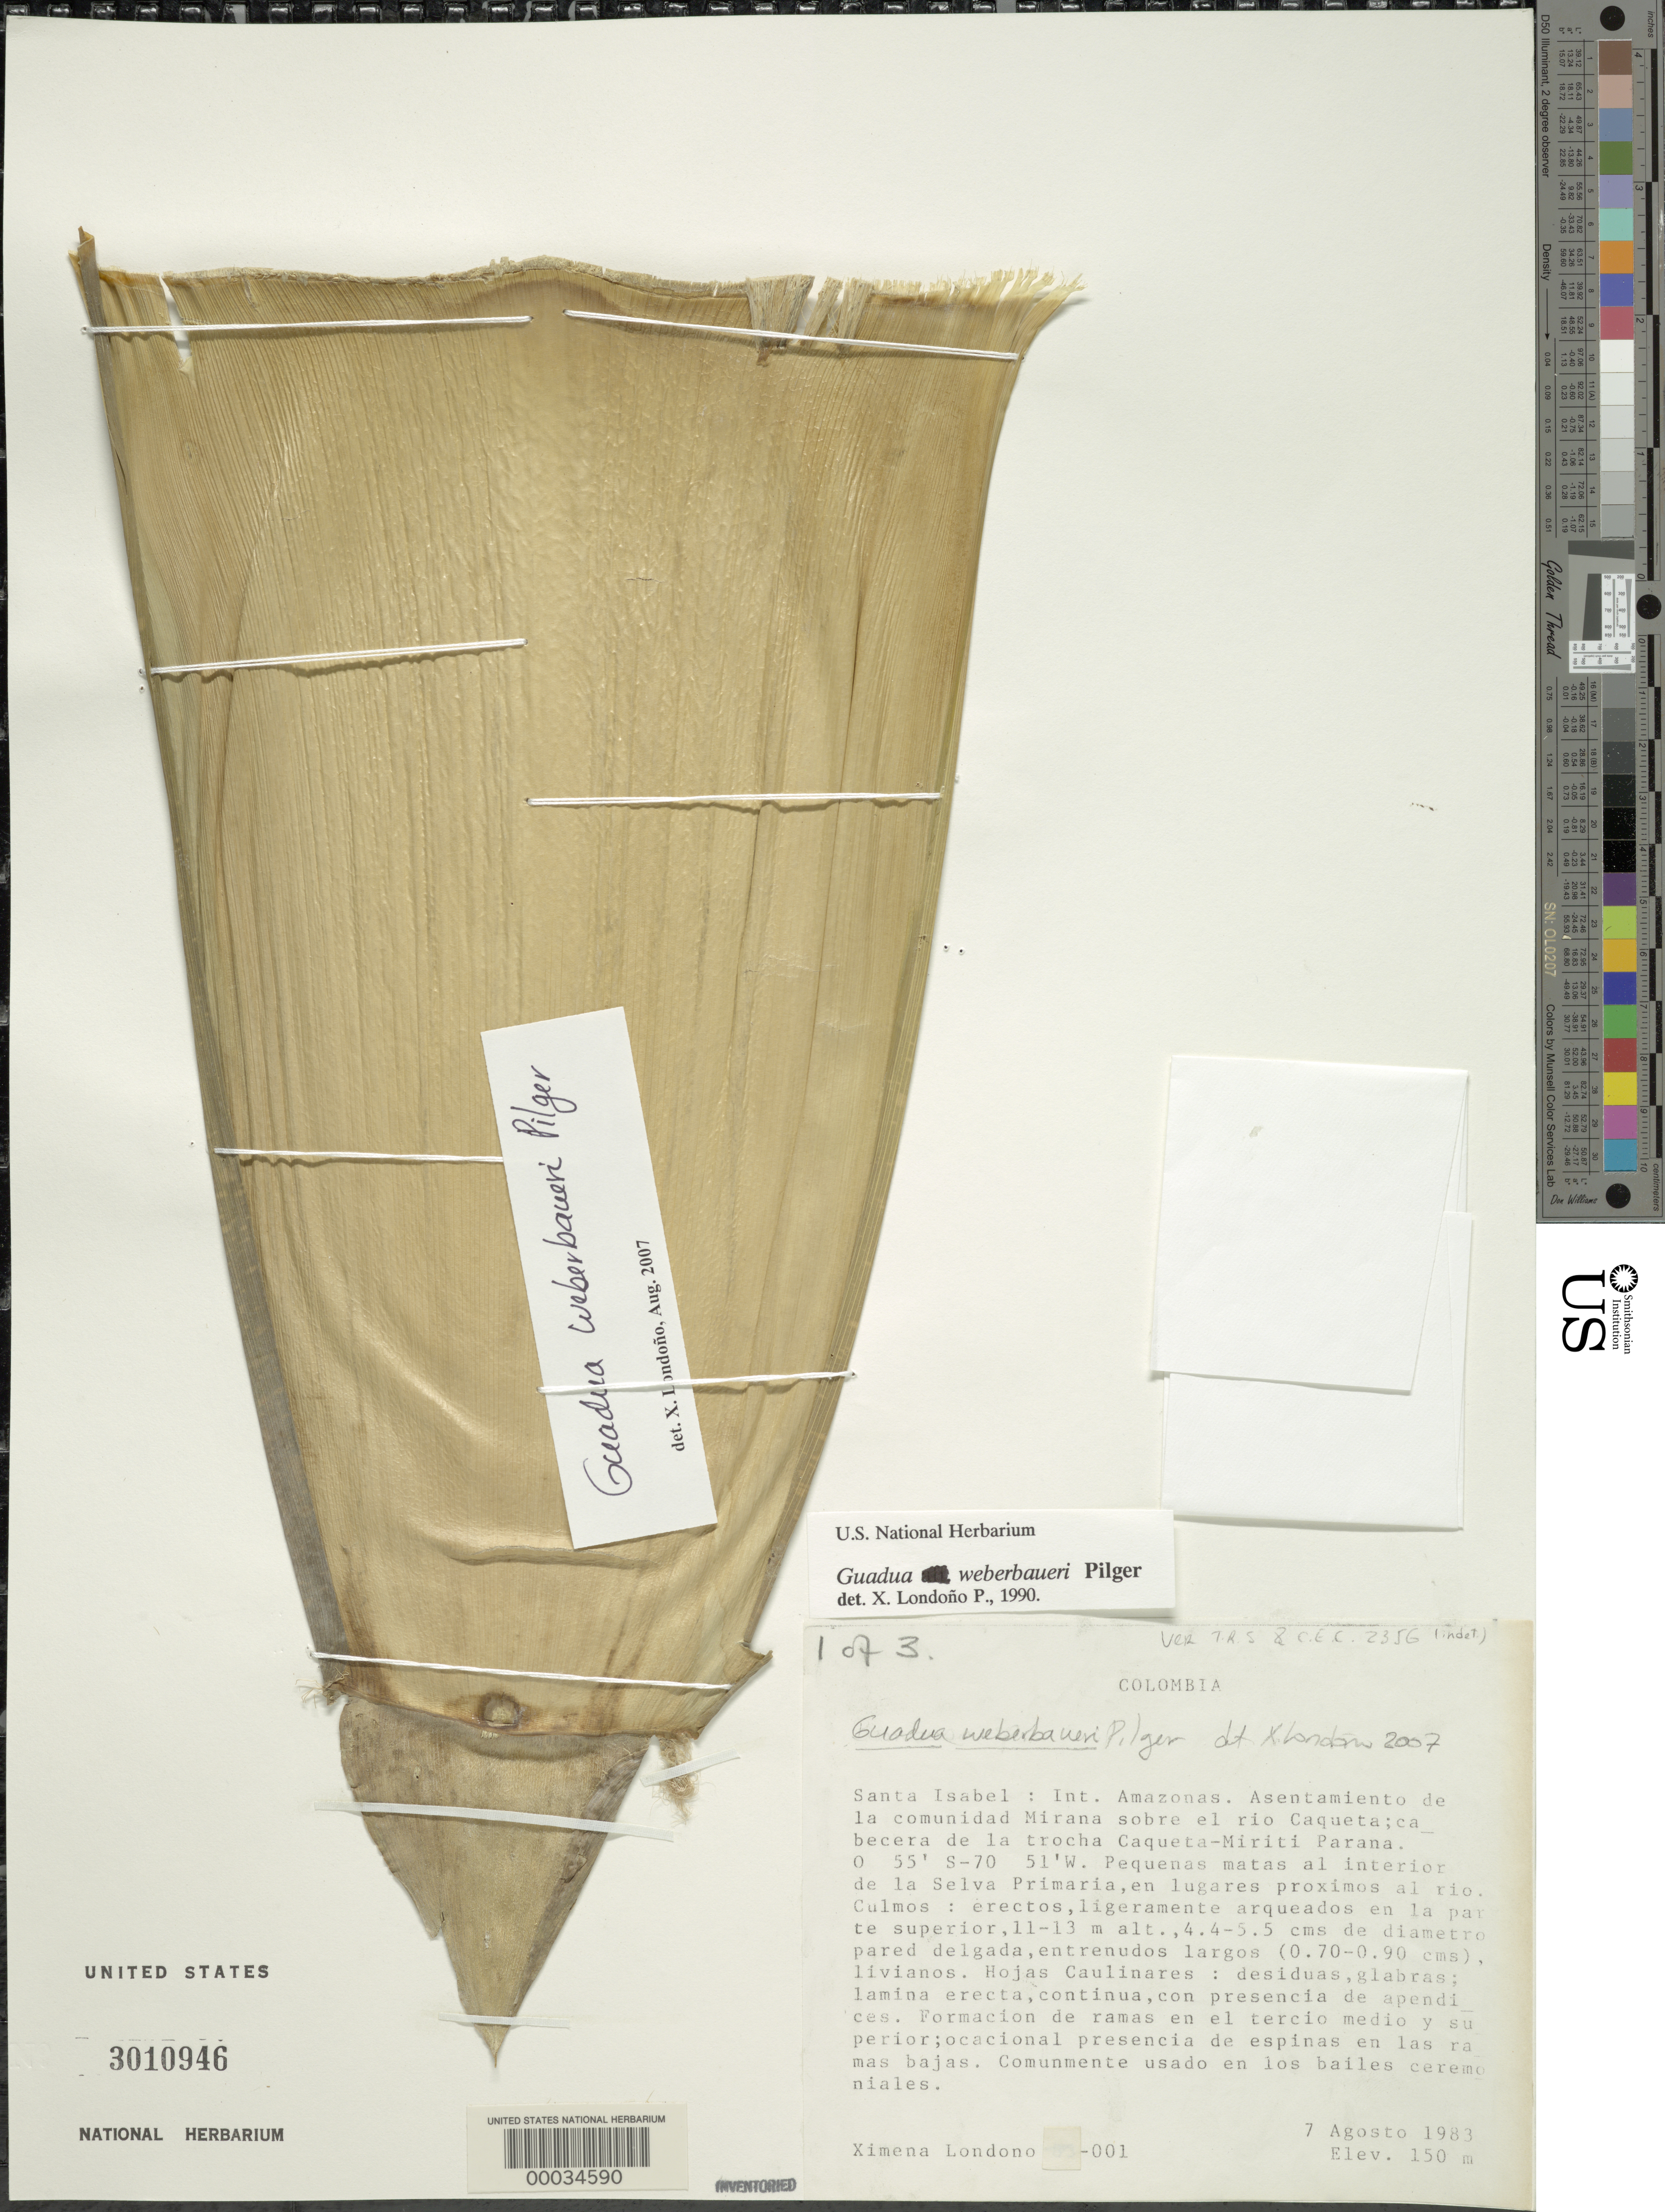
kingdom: Plantae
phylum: Tracheophyta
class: Liliopsida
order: Poales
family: Poaceae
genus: Guadua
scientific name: Guadua weberbaueri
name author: Pilg.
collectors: X. Londoño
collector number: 83-001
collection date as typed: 07 Aug 1983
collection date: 1983-08-07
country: Colombia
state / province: Amazônas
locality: Santa Isabel: settlement of Miranda above the Rio Caqueta; head of the Trail Caqueta-Miriti Parana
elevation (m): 150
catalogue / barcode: US 3010946